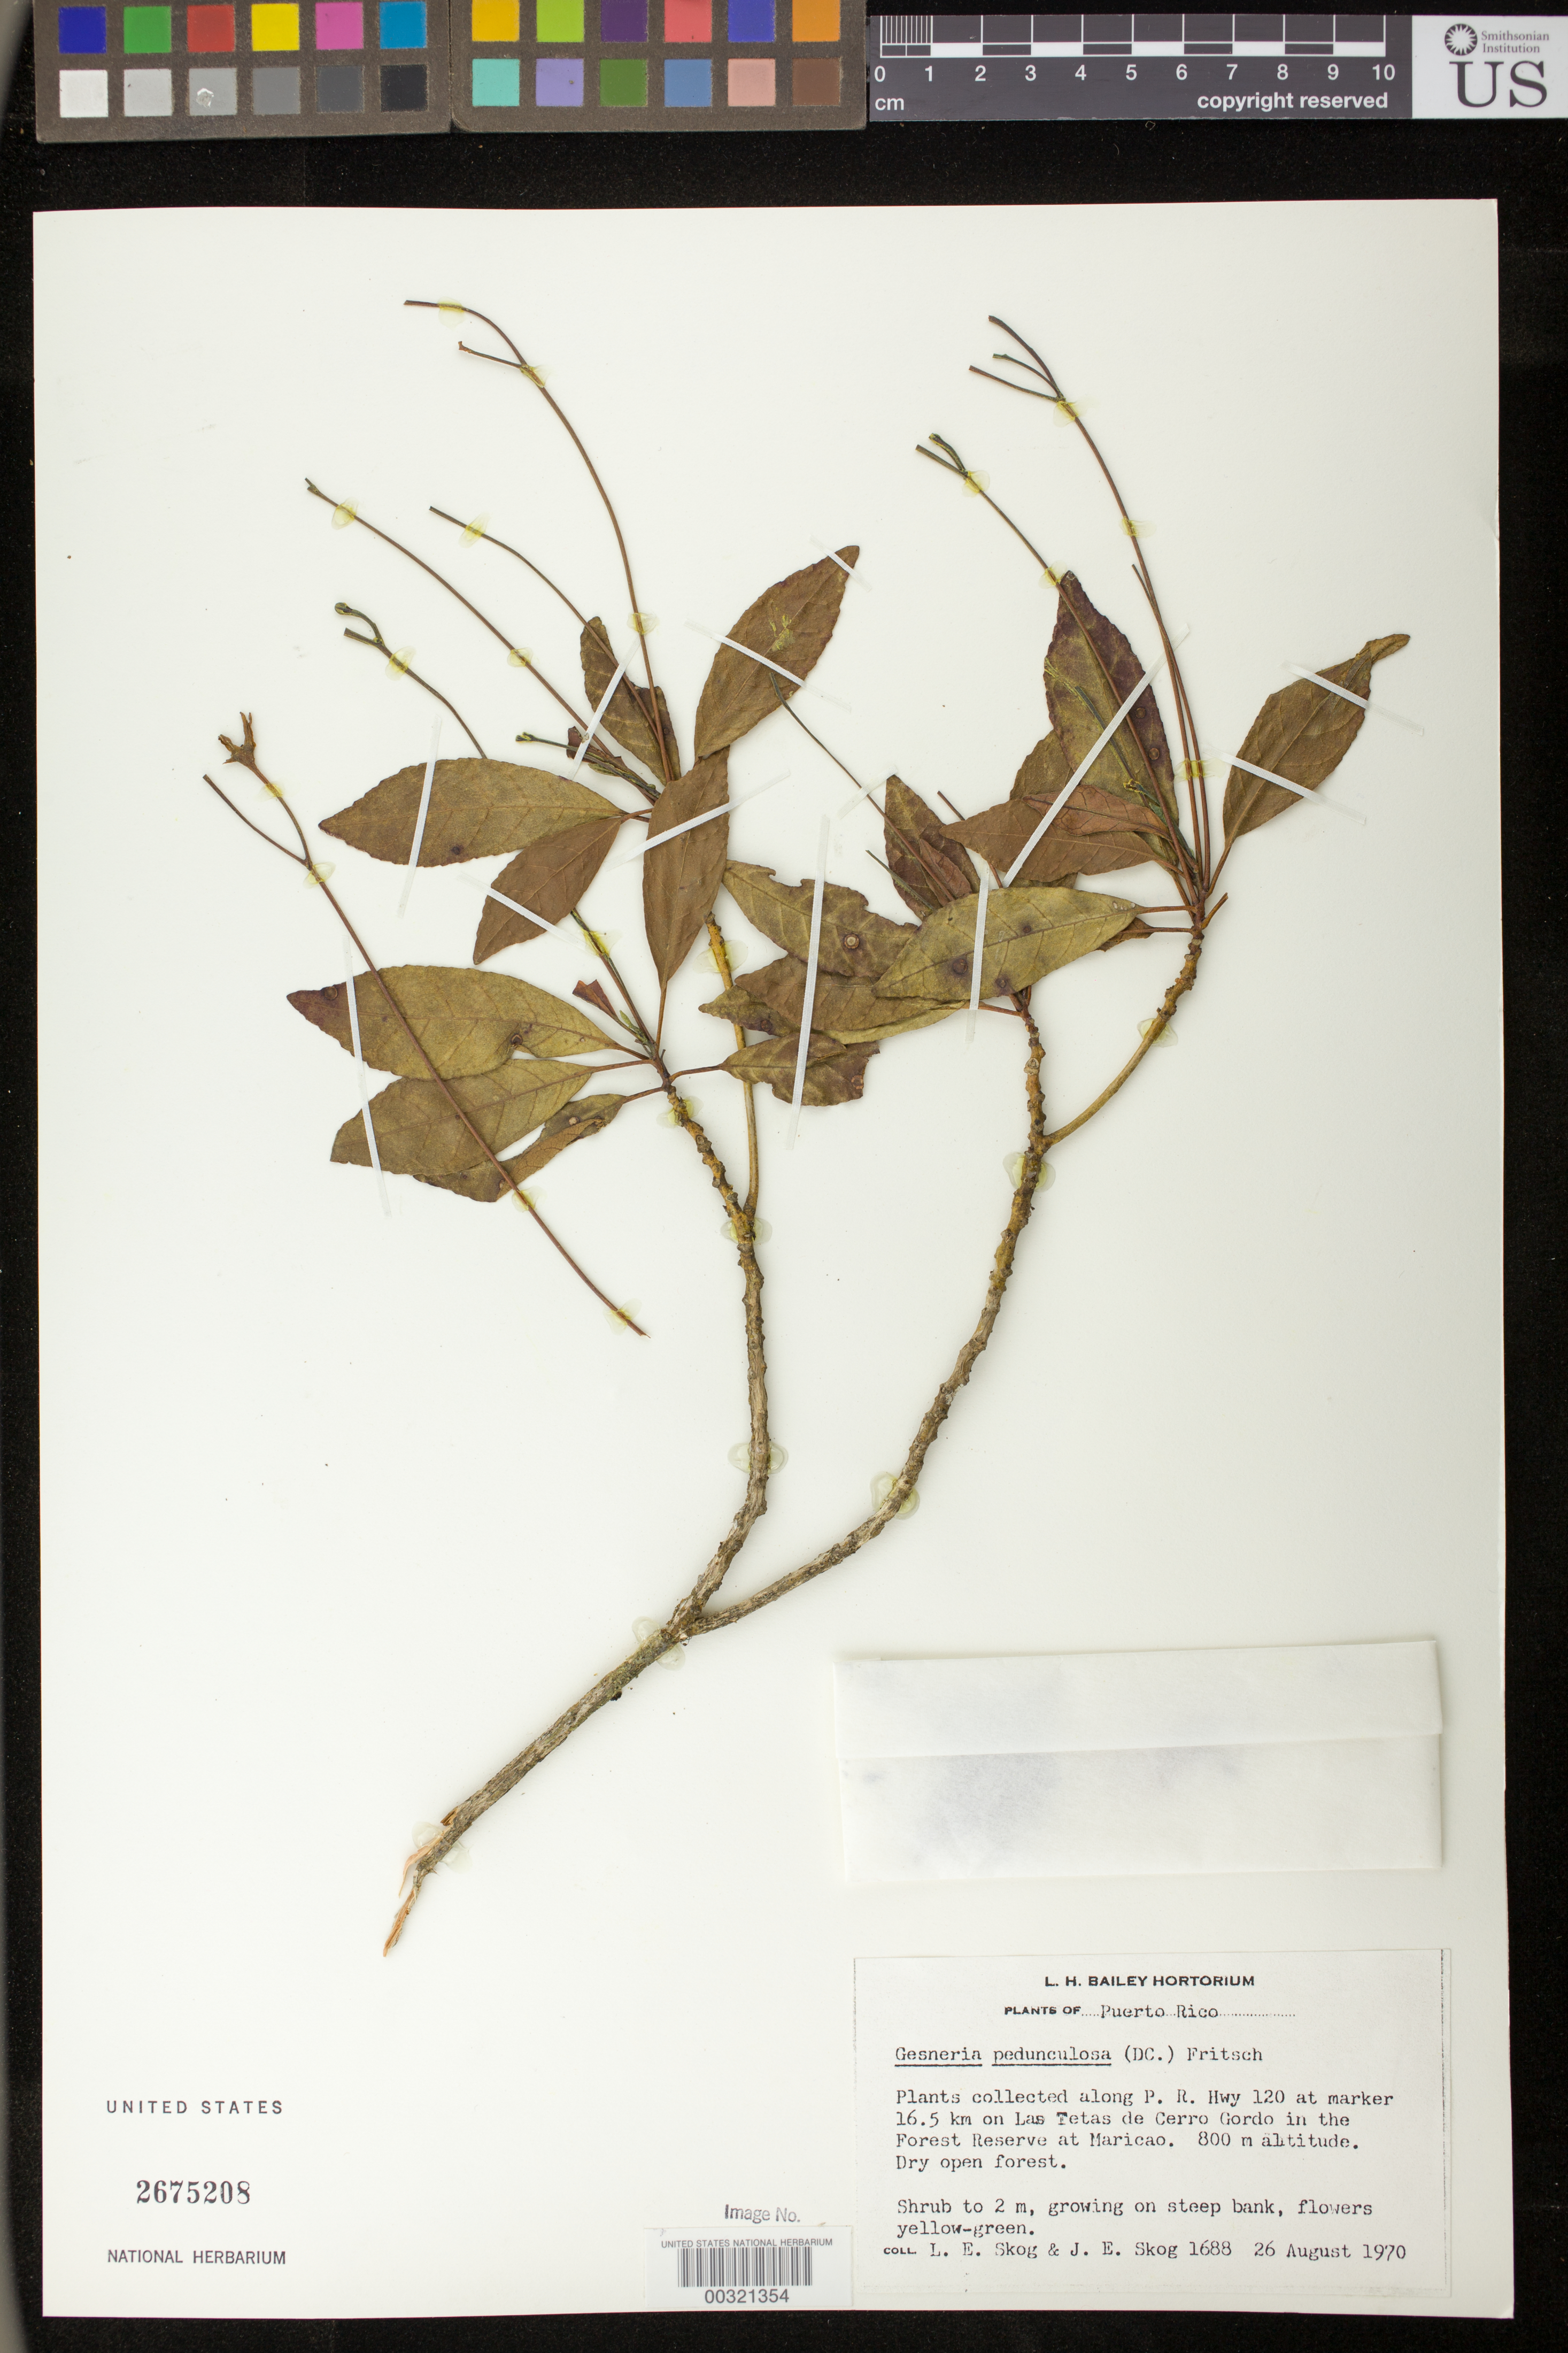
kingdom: Plantae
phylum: Tracheophyta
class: Magnoliopsida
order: Lamiales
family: Gesneriaceae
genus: Gesneria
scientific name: Gesneria pedunculosa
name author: (DC.) Fritsch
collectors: L. E. Skog & J. E. Skog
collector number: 1688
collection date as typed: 26 Aug 1970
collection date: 1970-08-26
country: Puerto Rico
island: Puerto Rico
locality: Along P.R. Hwy 120 at marker 16.5 km on Las Tetas de Cerro Gordo in the Forest Reserve at Maricao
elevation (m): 800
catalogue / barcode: US 2675208